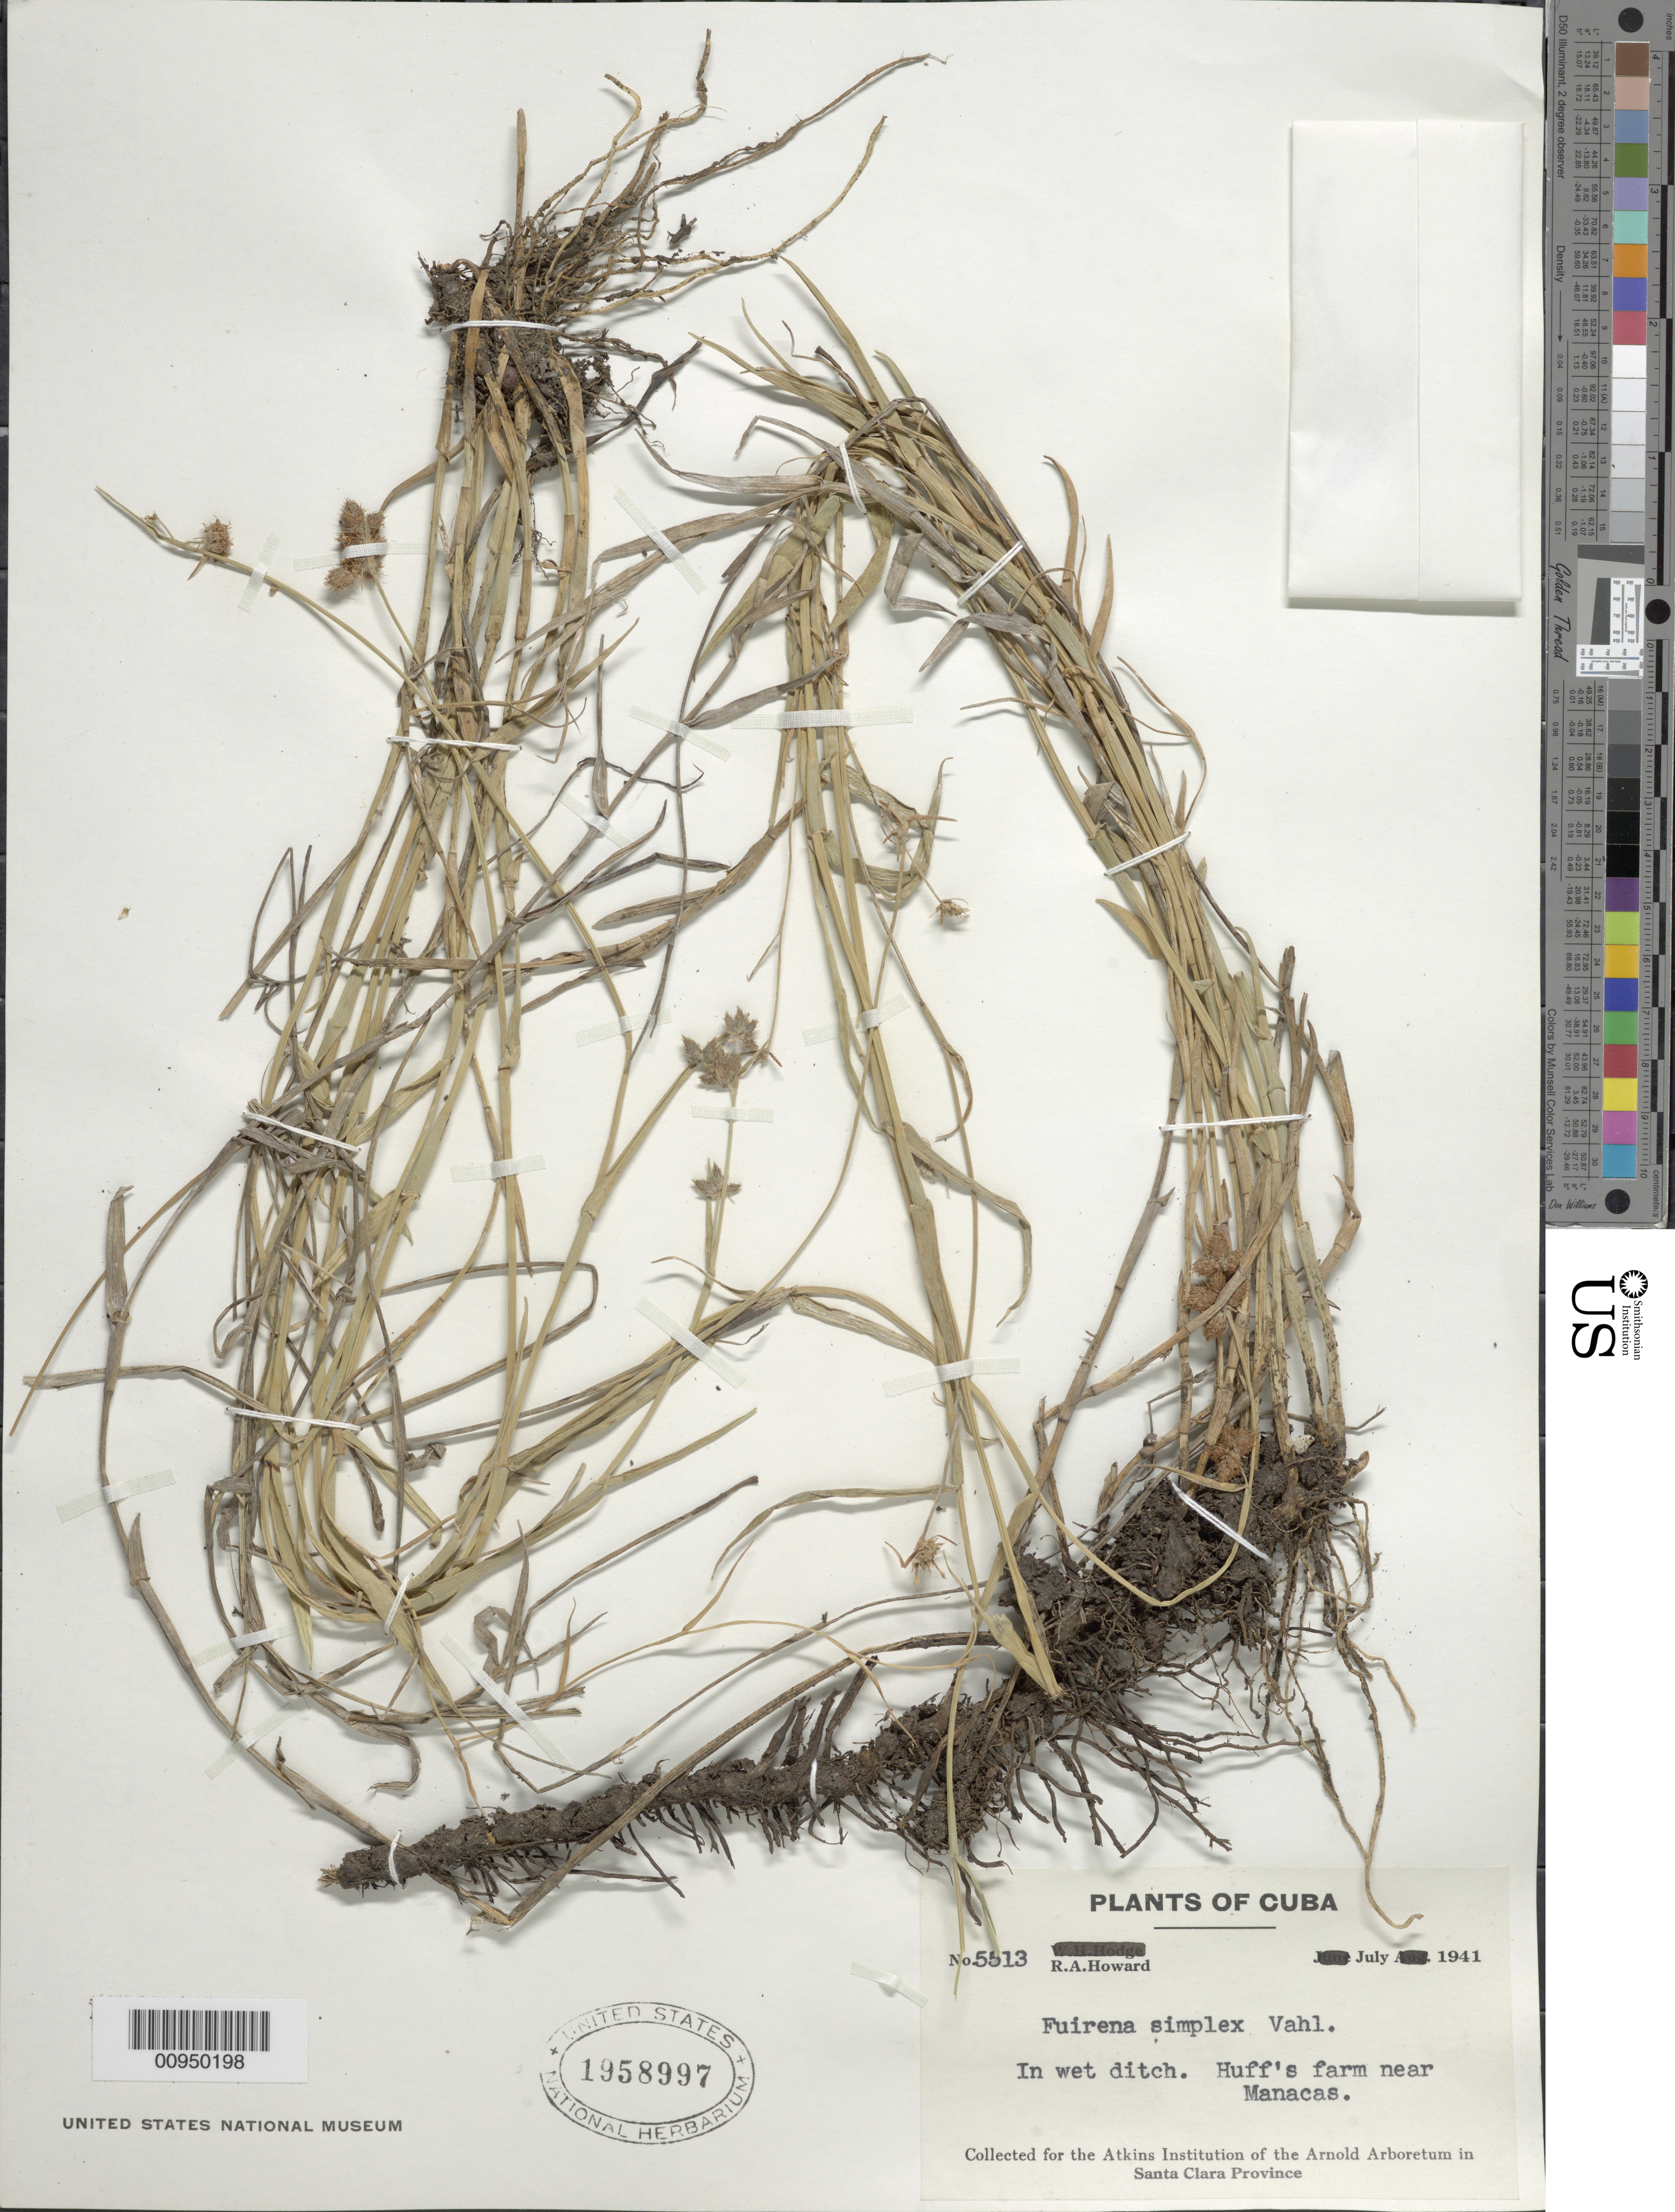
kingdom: Plantae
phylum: Tracheophyta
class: Liliopsida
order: Poales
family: Cyperaceae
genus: Fuirena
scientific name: Fuirena simplex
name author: Vahl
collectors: R. A. Howard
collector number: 5513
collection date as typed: Jul 1941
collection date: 1941-07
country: Cuba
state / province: Las Villas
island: Cuba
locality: Ditch of Huff's farm near Manacas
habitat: In wet ditch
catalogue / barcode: US 1958997